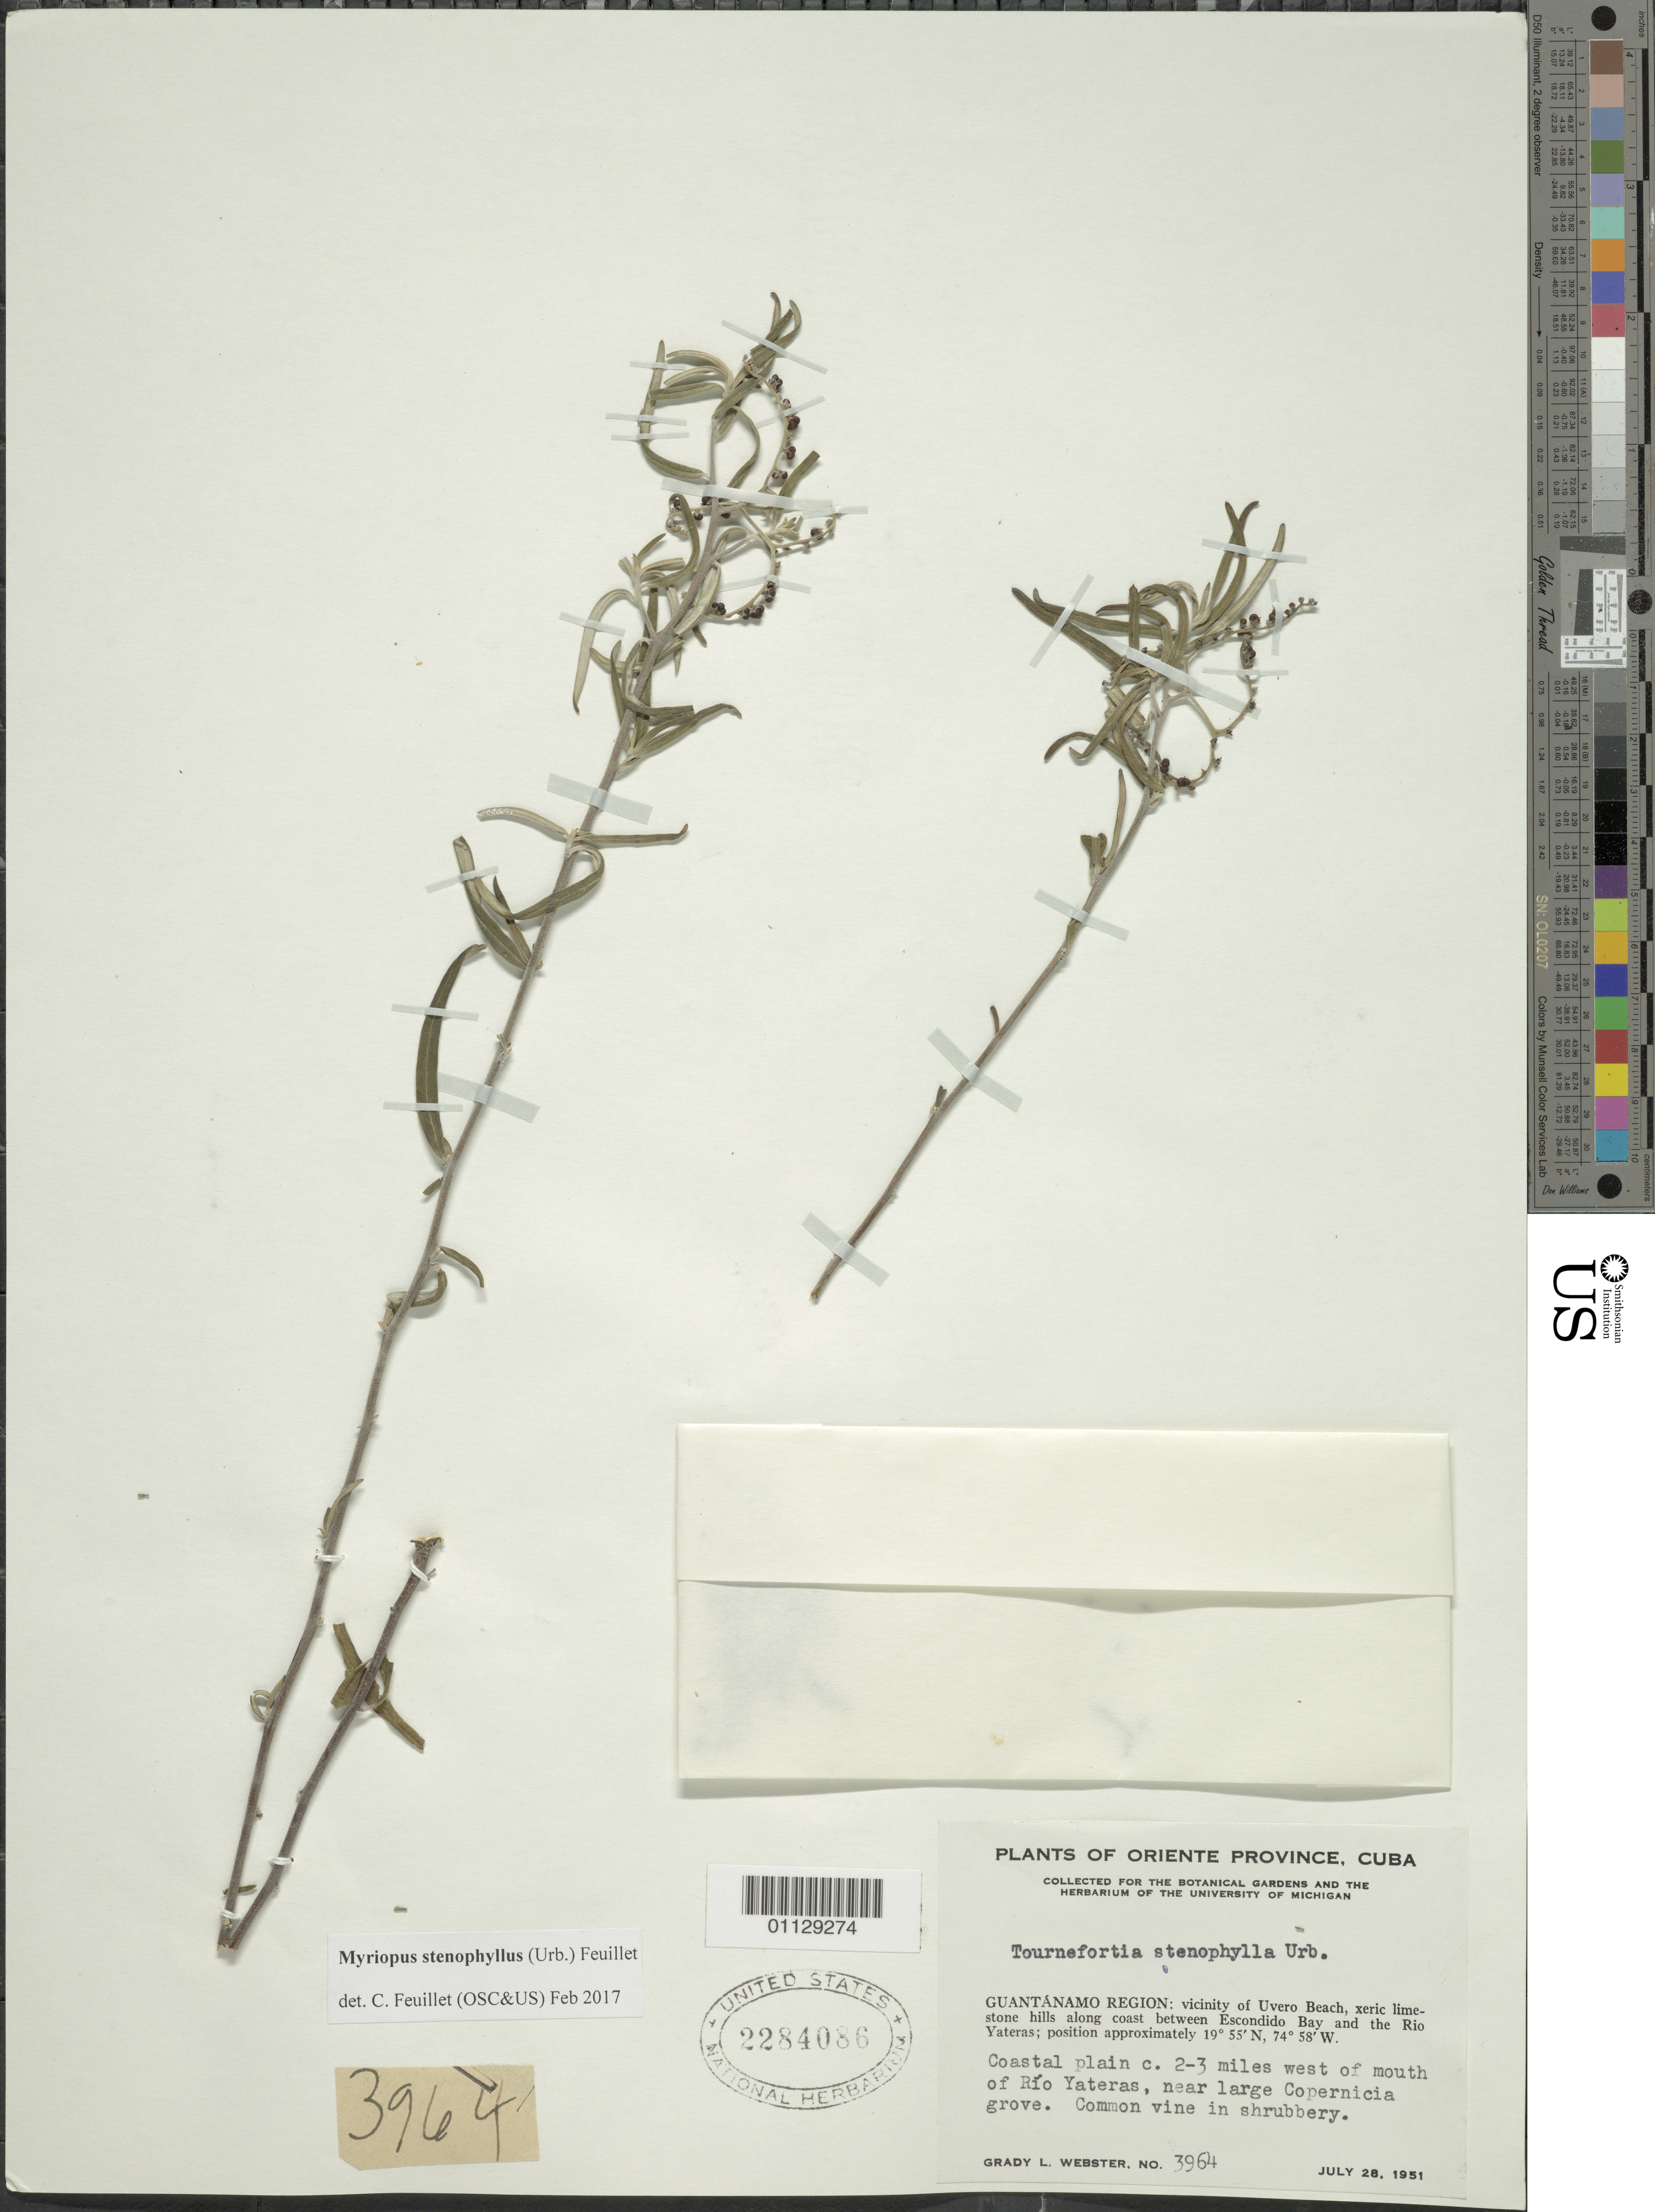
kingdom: Plantae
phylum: Tracheophyta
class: Magnoliopsida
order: Boraginales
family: Heliotropiaceae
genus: Myriopus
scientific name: Myriopus stenophyllus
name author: (Urb.) Feuillet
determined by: Feuillet, C.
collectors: G. L. Webster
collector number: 3964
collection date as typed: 28 Jul 1951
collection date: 1951-07-28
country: Cuba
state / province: Oriente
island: Cuba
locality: Coastal Plain c. 2-3 miles west of mouth of Rio Yateras, near large Copernicia grove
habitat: Xeric limestone hills along coast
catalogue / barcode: US 2284086